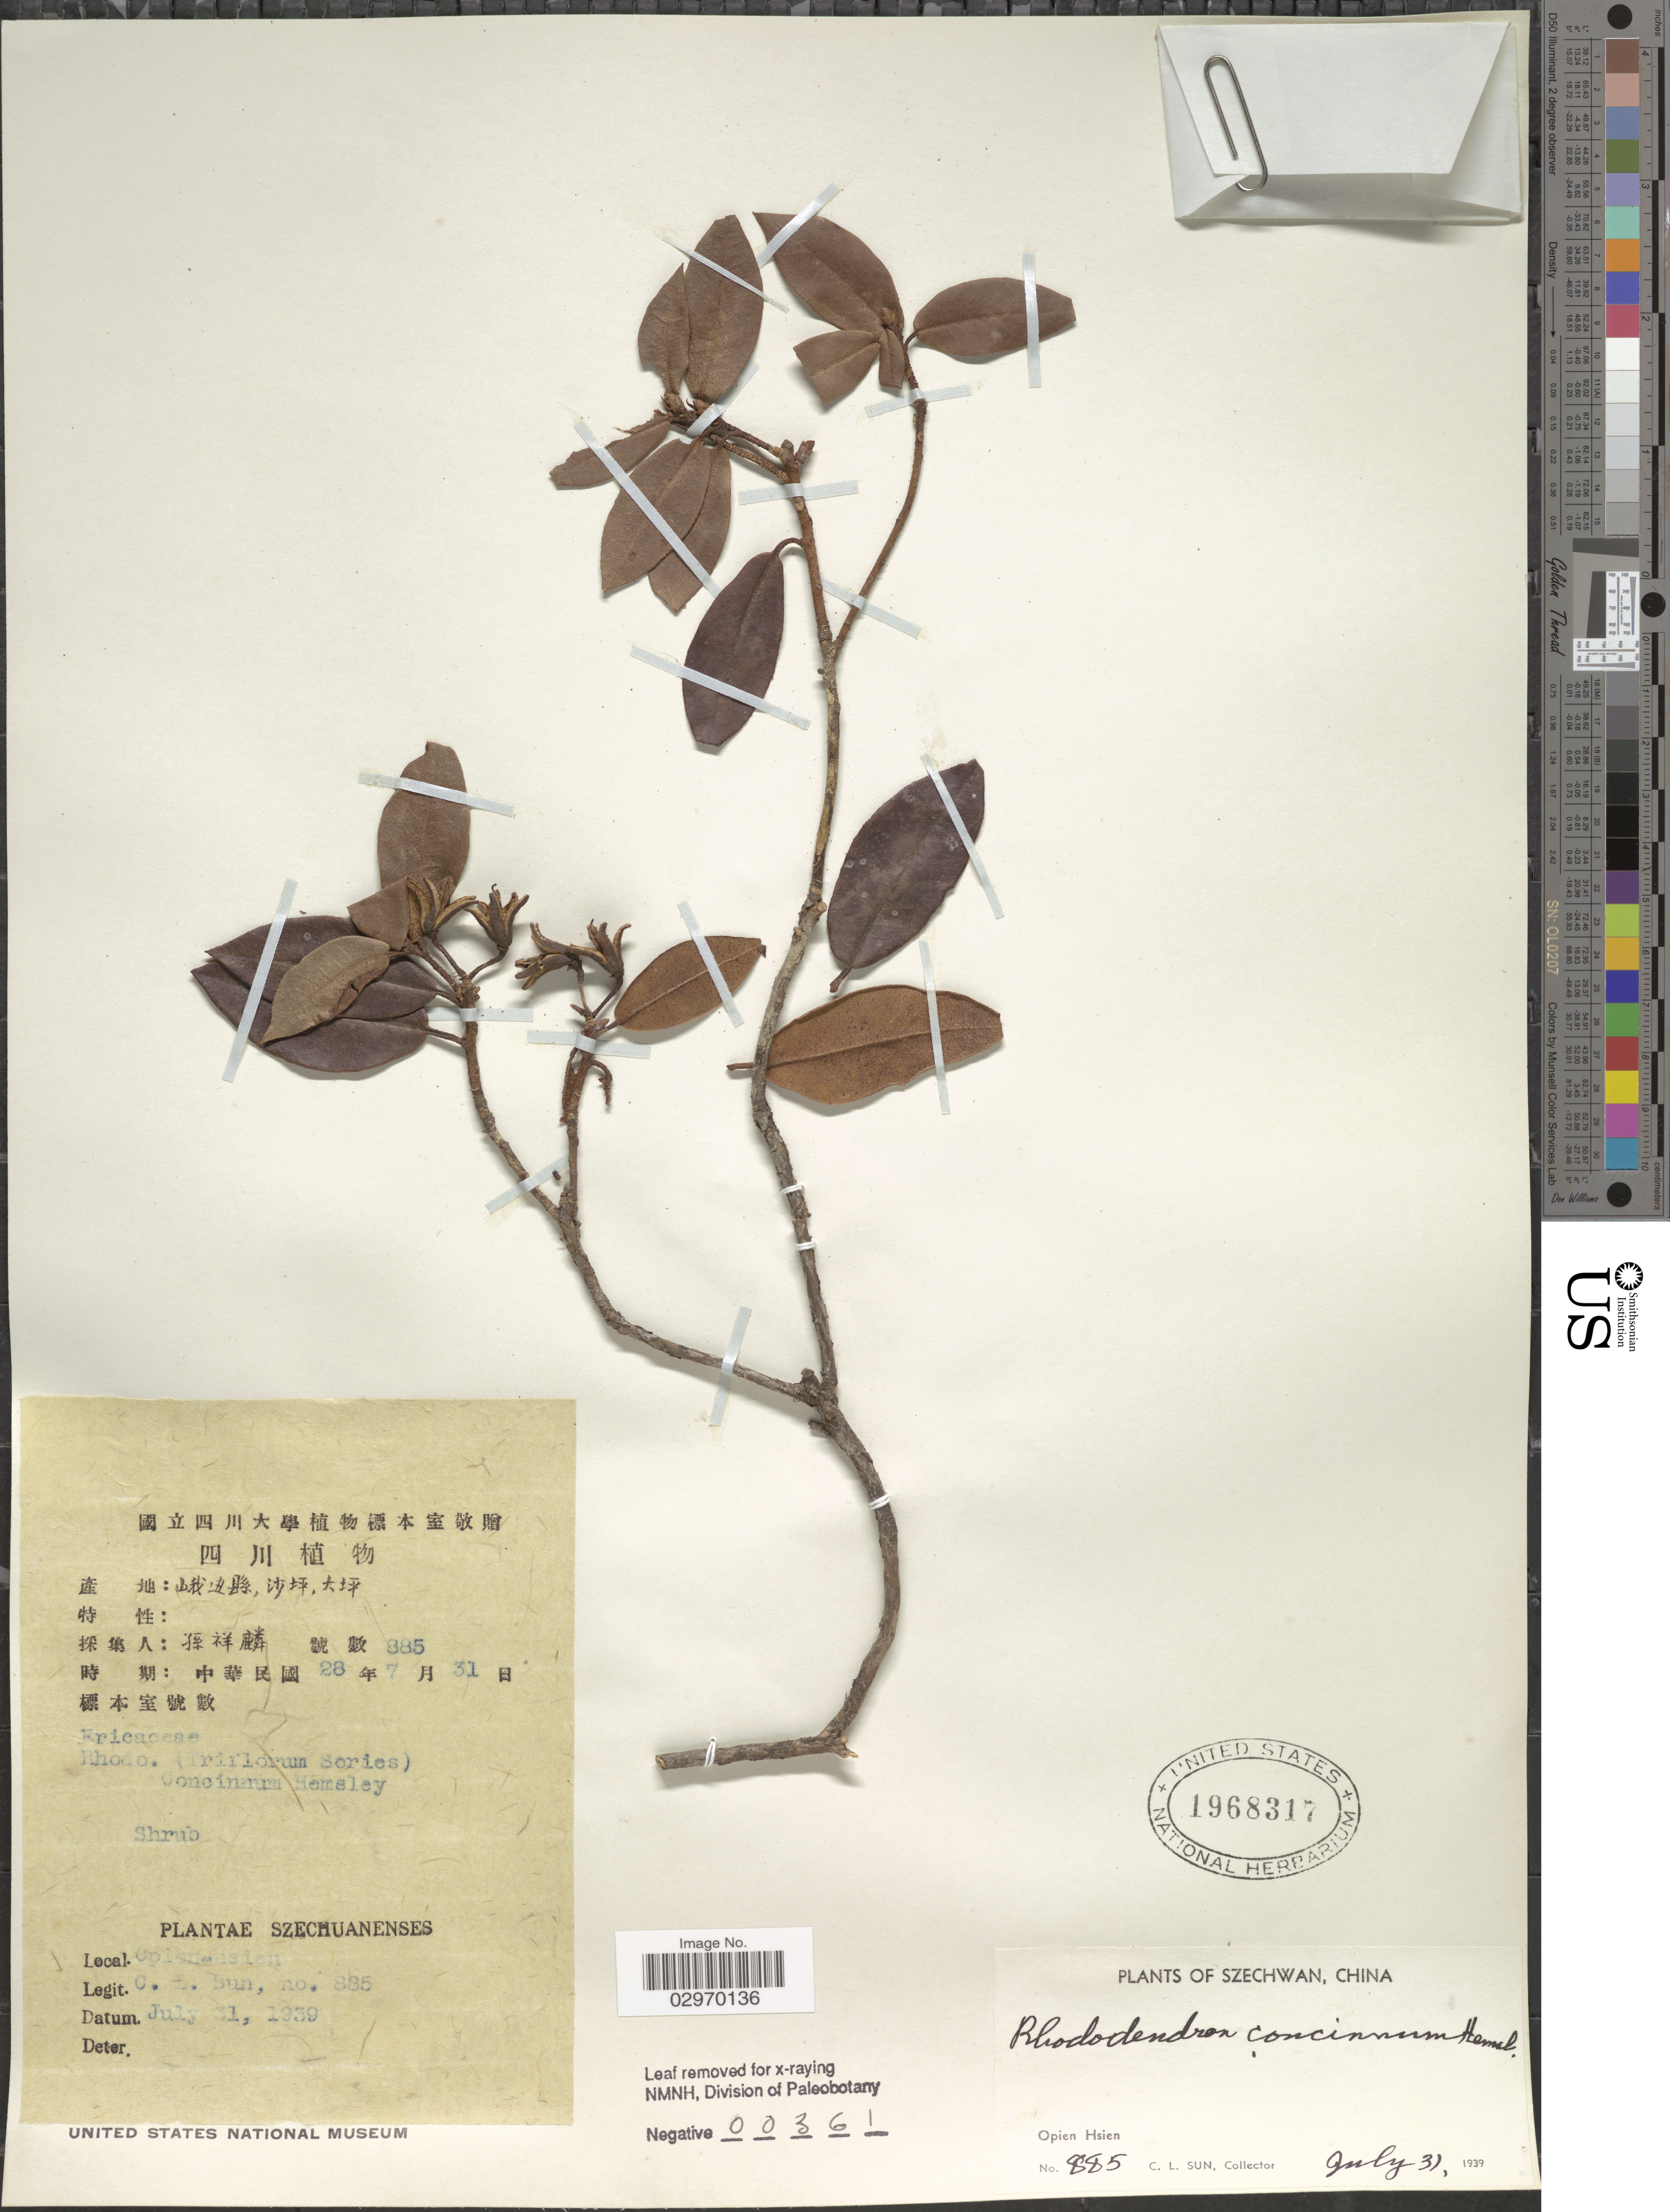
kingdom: Plantae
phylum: Tracheophyta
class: Magnoliopsida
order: Ericales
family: Ericaceae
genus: Rhododendron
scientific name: Rhododendron concinnum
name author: Hemsl.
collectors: C. Sun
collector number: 885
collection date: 1939-07-31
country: China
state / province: Sichuan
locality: Szechwan. Opien Hsien.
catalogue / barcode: US 1968317